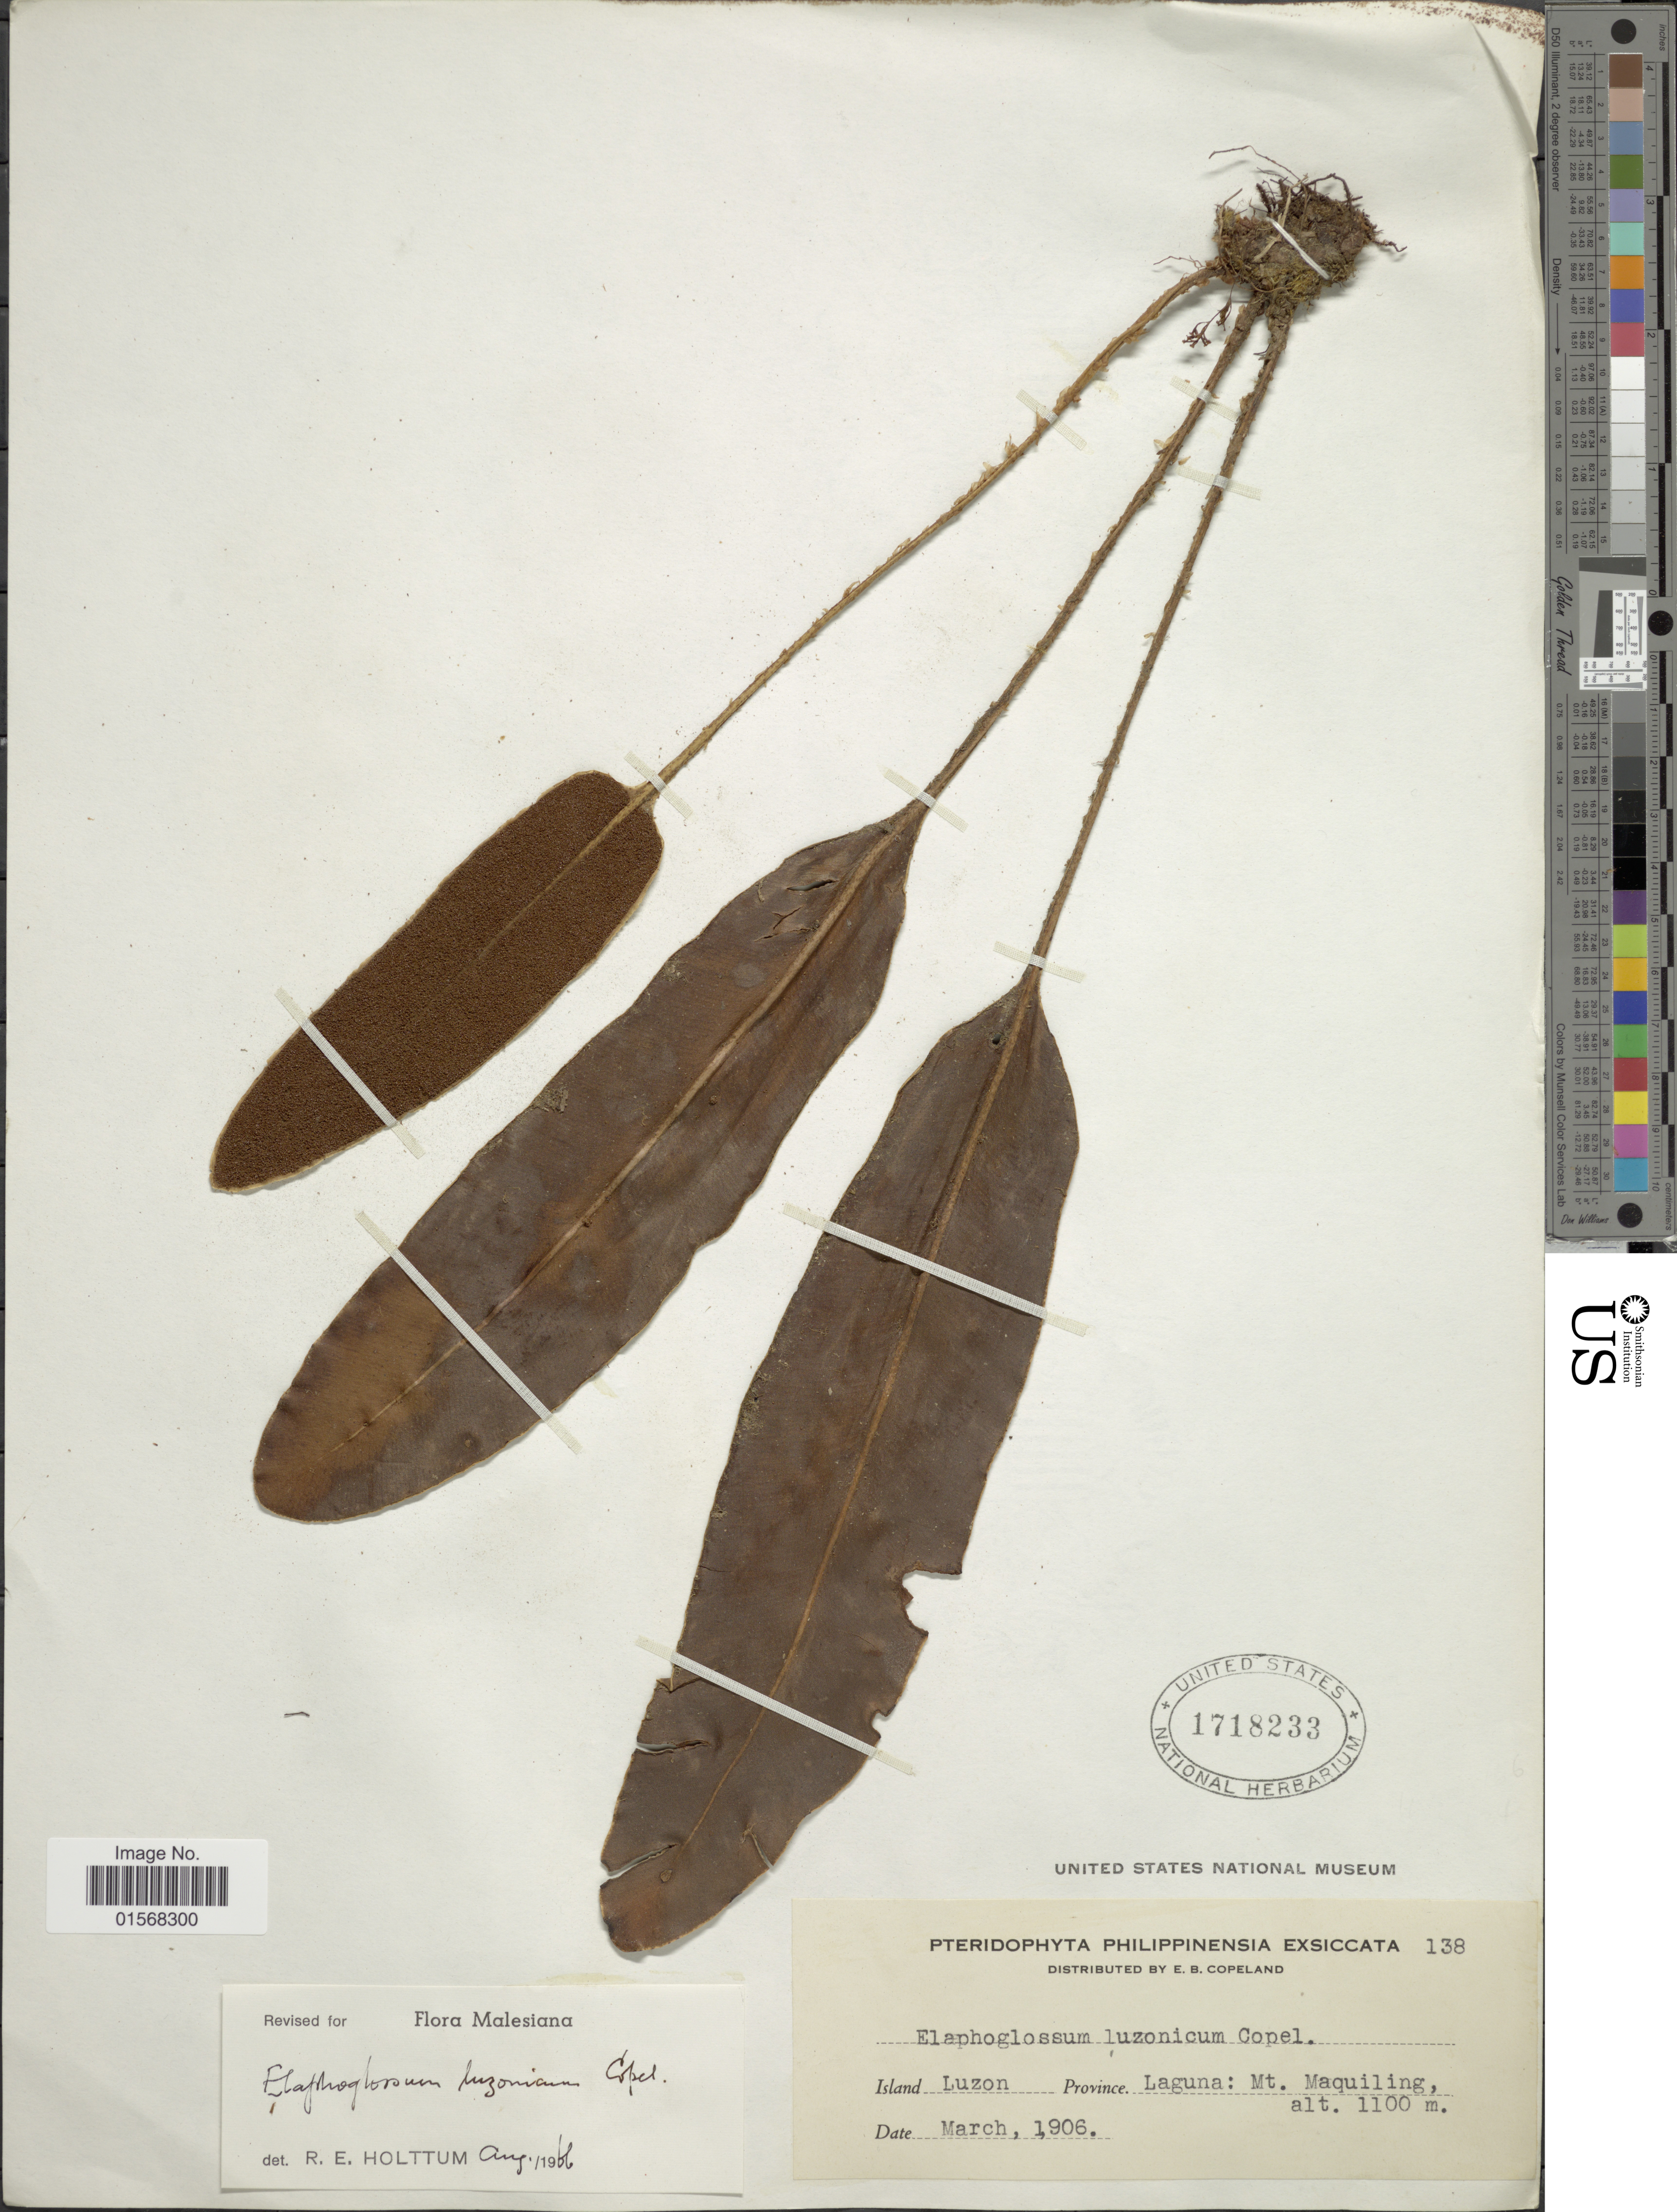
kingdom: Plantae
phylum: Tracheophyta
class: Polypodiopsida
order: Polypodiales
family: Dryopteridaceae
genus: Elaphoglossum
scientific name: Elaphoglossum luzonicum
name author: Copel. in Elmer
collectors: E. B. Copeland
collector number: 138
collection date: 1906-03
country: Philippines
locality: Island Luzon, Province Laguna: Mt. Maquiling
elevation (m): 1100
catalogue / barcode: US 1718233